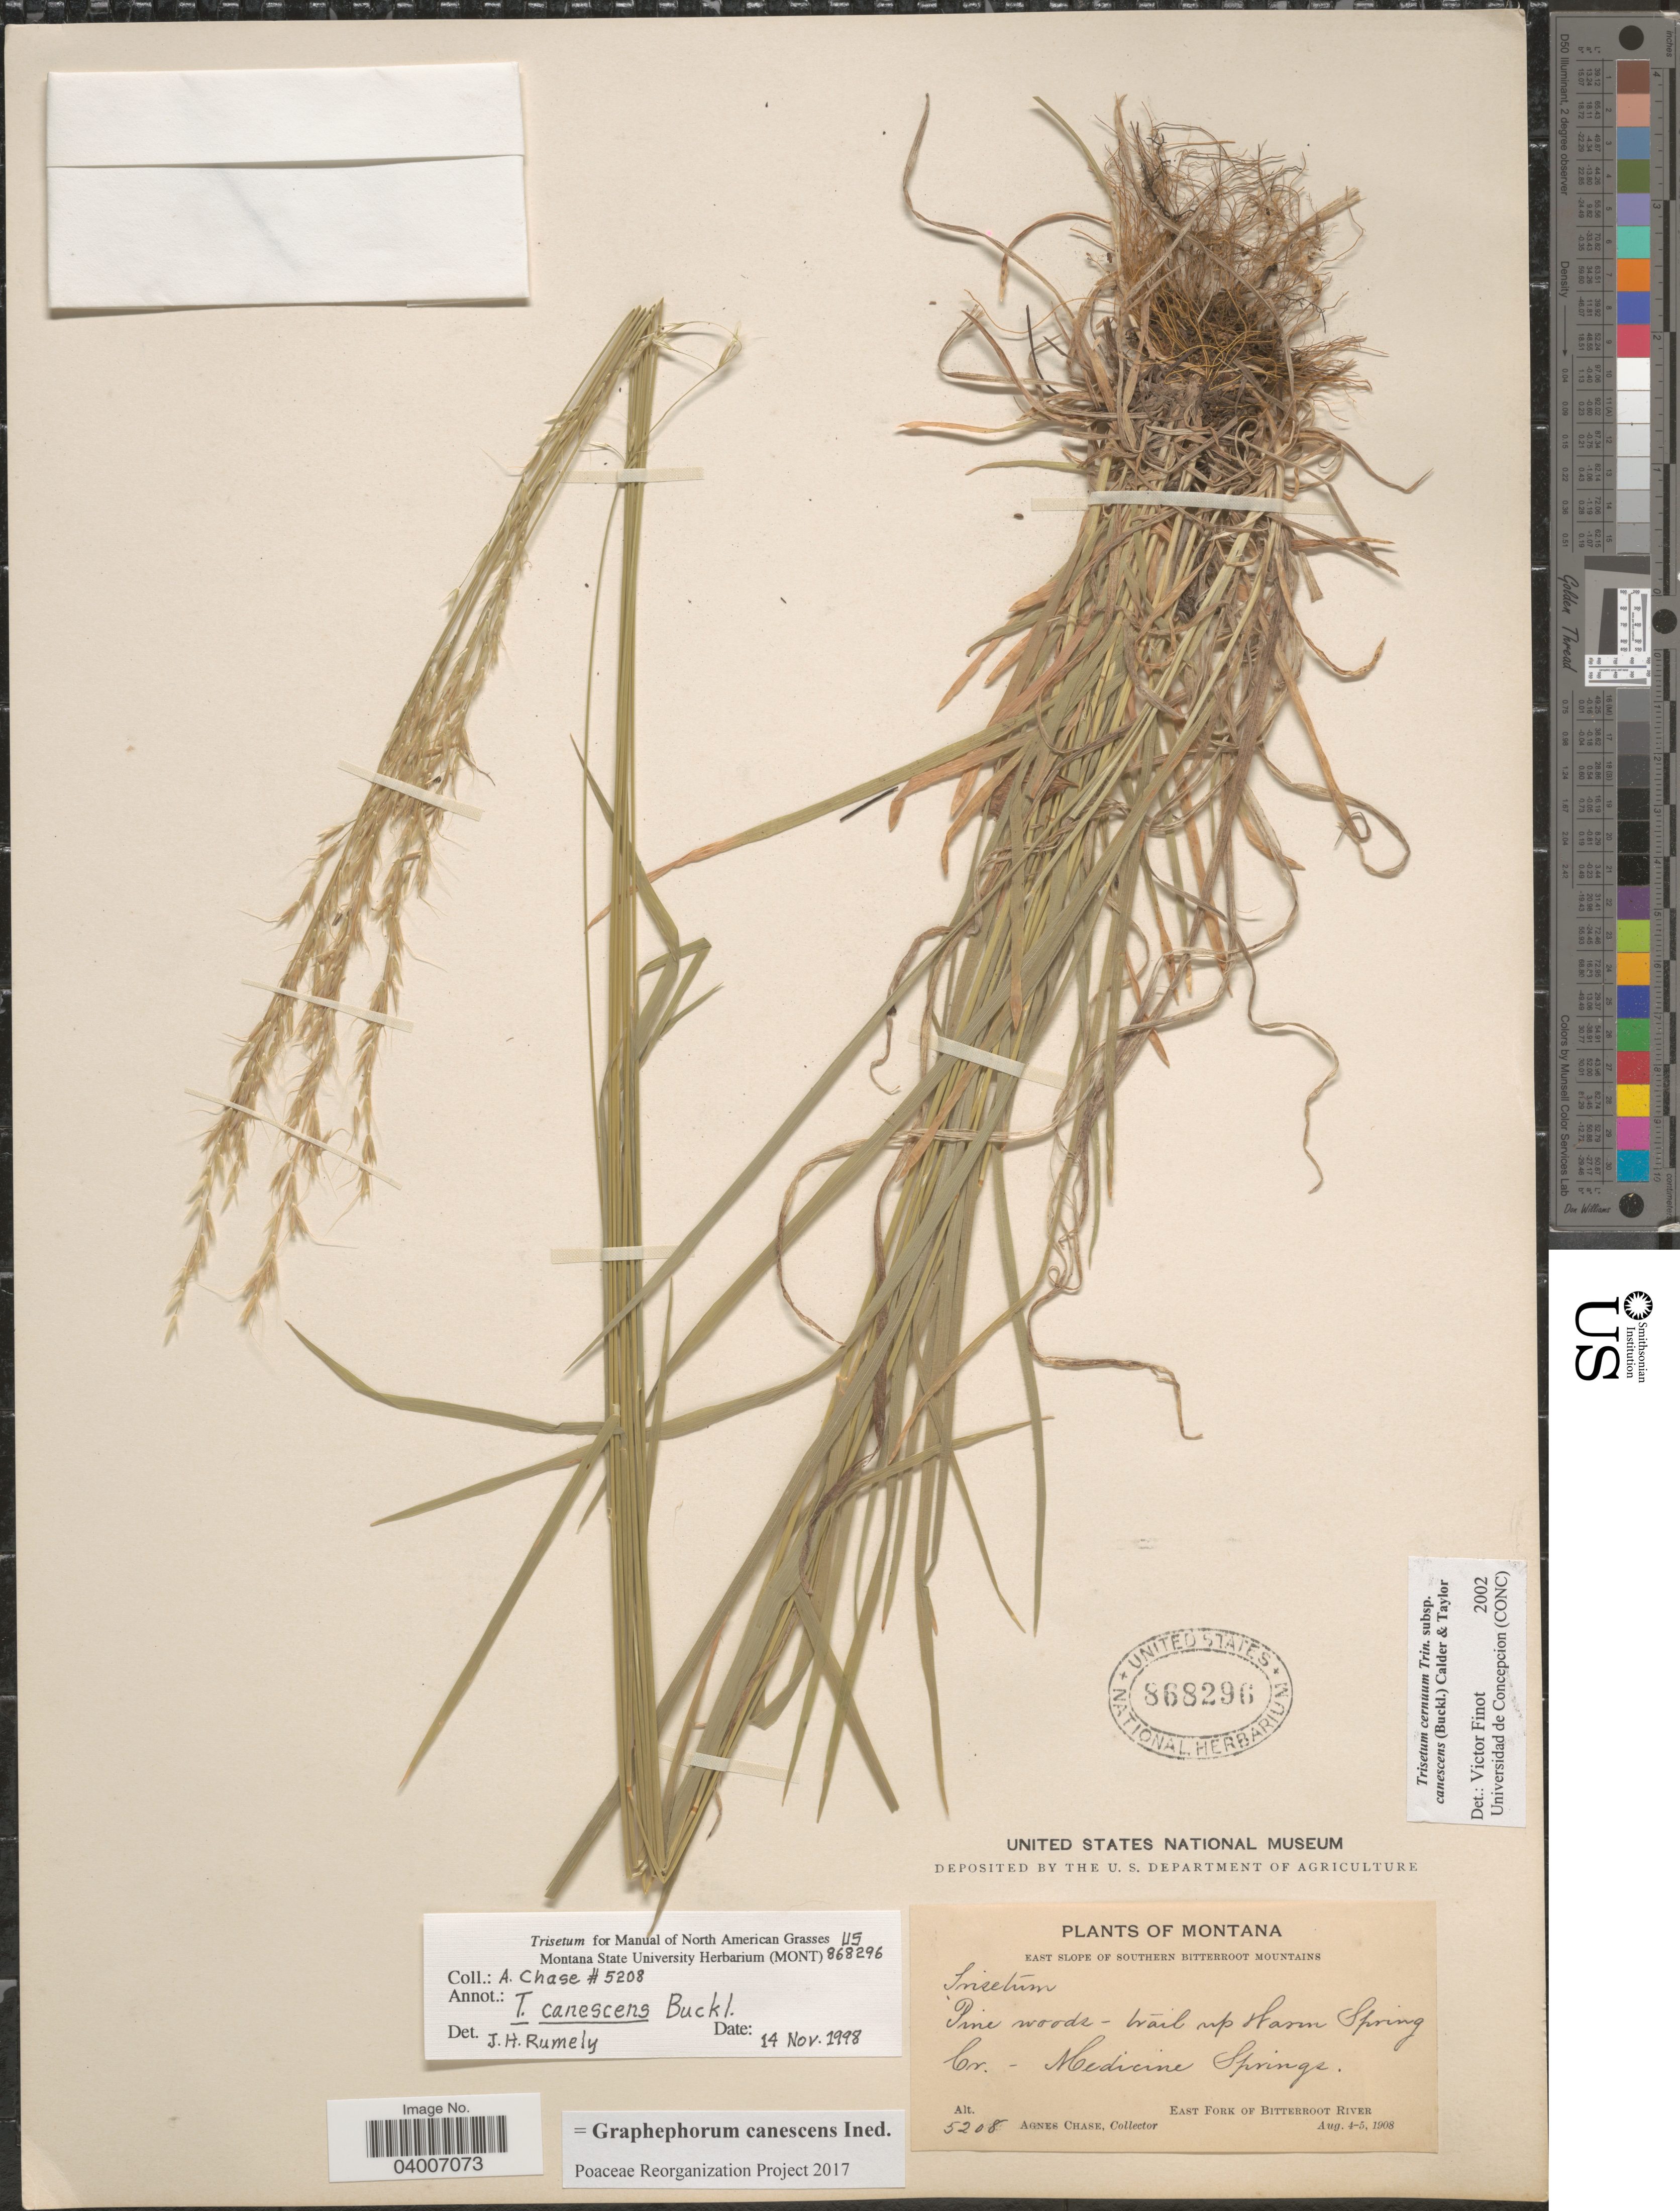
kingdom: Plantae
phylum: Tracheophyta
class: Liliopsida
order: Poales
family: Poaceae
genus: Graphephorum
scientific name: Graphephorum canescens ined.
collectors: A. Chase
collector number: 5208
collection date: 1908-08-04/1908-08-05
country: United States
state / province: Montana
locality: East slope of Southern Bitterroot Mountains. Pine woods- trail up Harm Spring Cr. - Medicine Springs. East Fork of Bitterroot River.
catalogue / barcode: US 868296